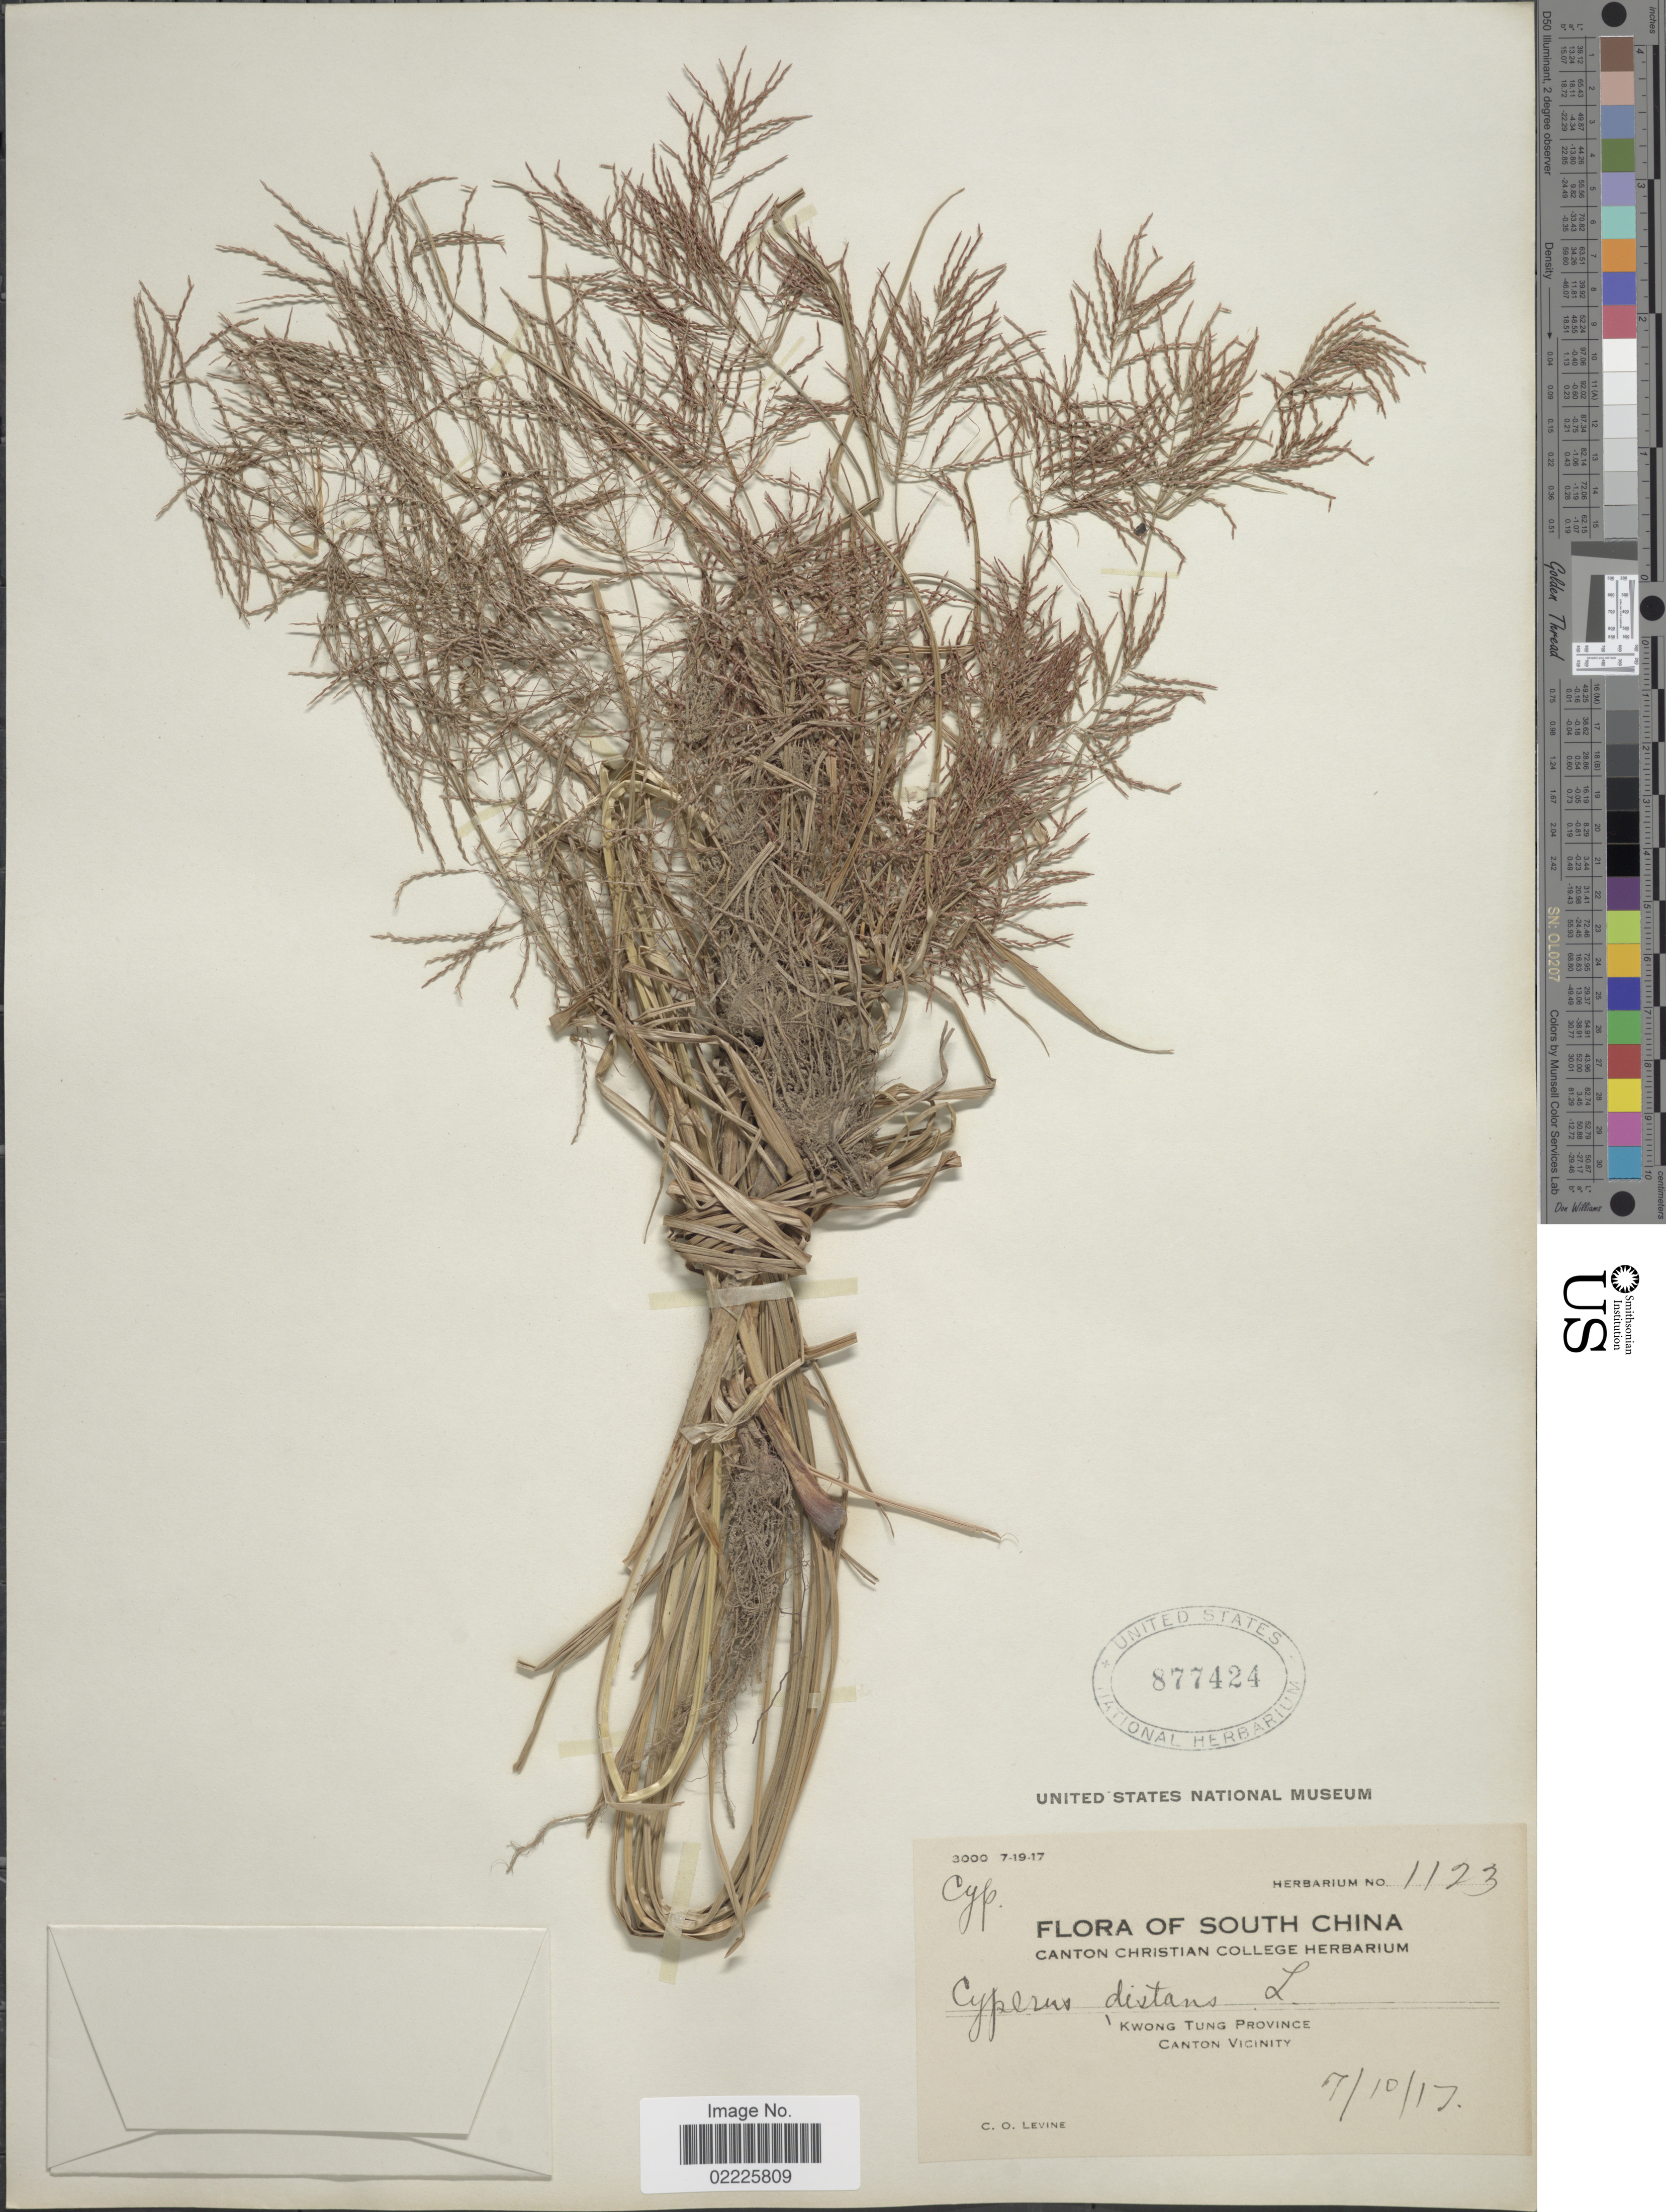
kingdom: Plantae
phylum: Tracheophyta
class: Liliopsida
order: Poales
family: Cyperaceae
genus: Cyperus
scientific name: Cyperus distans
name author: L. f.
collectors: C. O. Levine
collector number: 1123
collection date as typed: Transcribed d/m/y: 10/7/17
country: China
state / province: Guangdong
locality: South China, Kwong Tung Province, Canton and vicinity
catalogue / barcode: US 877424